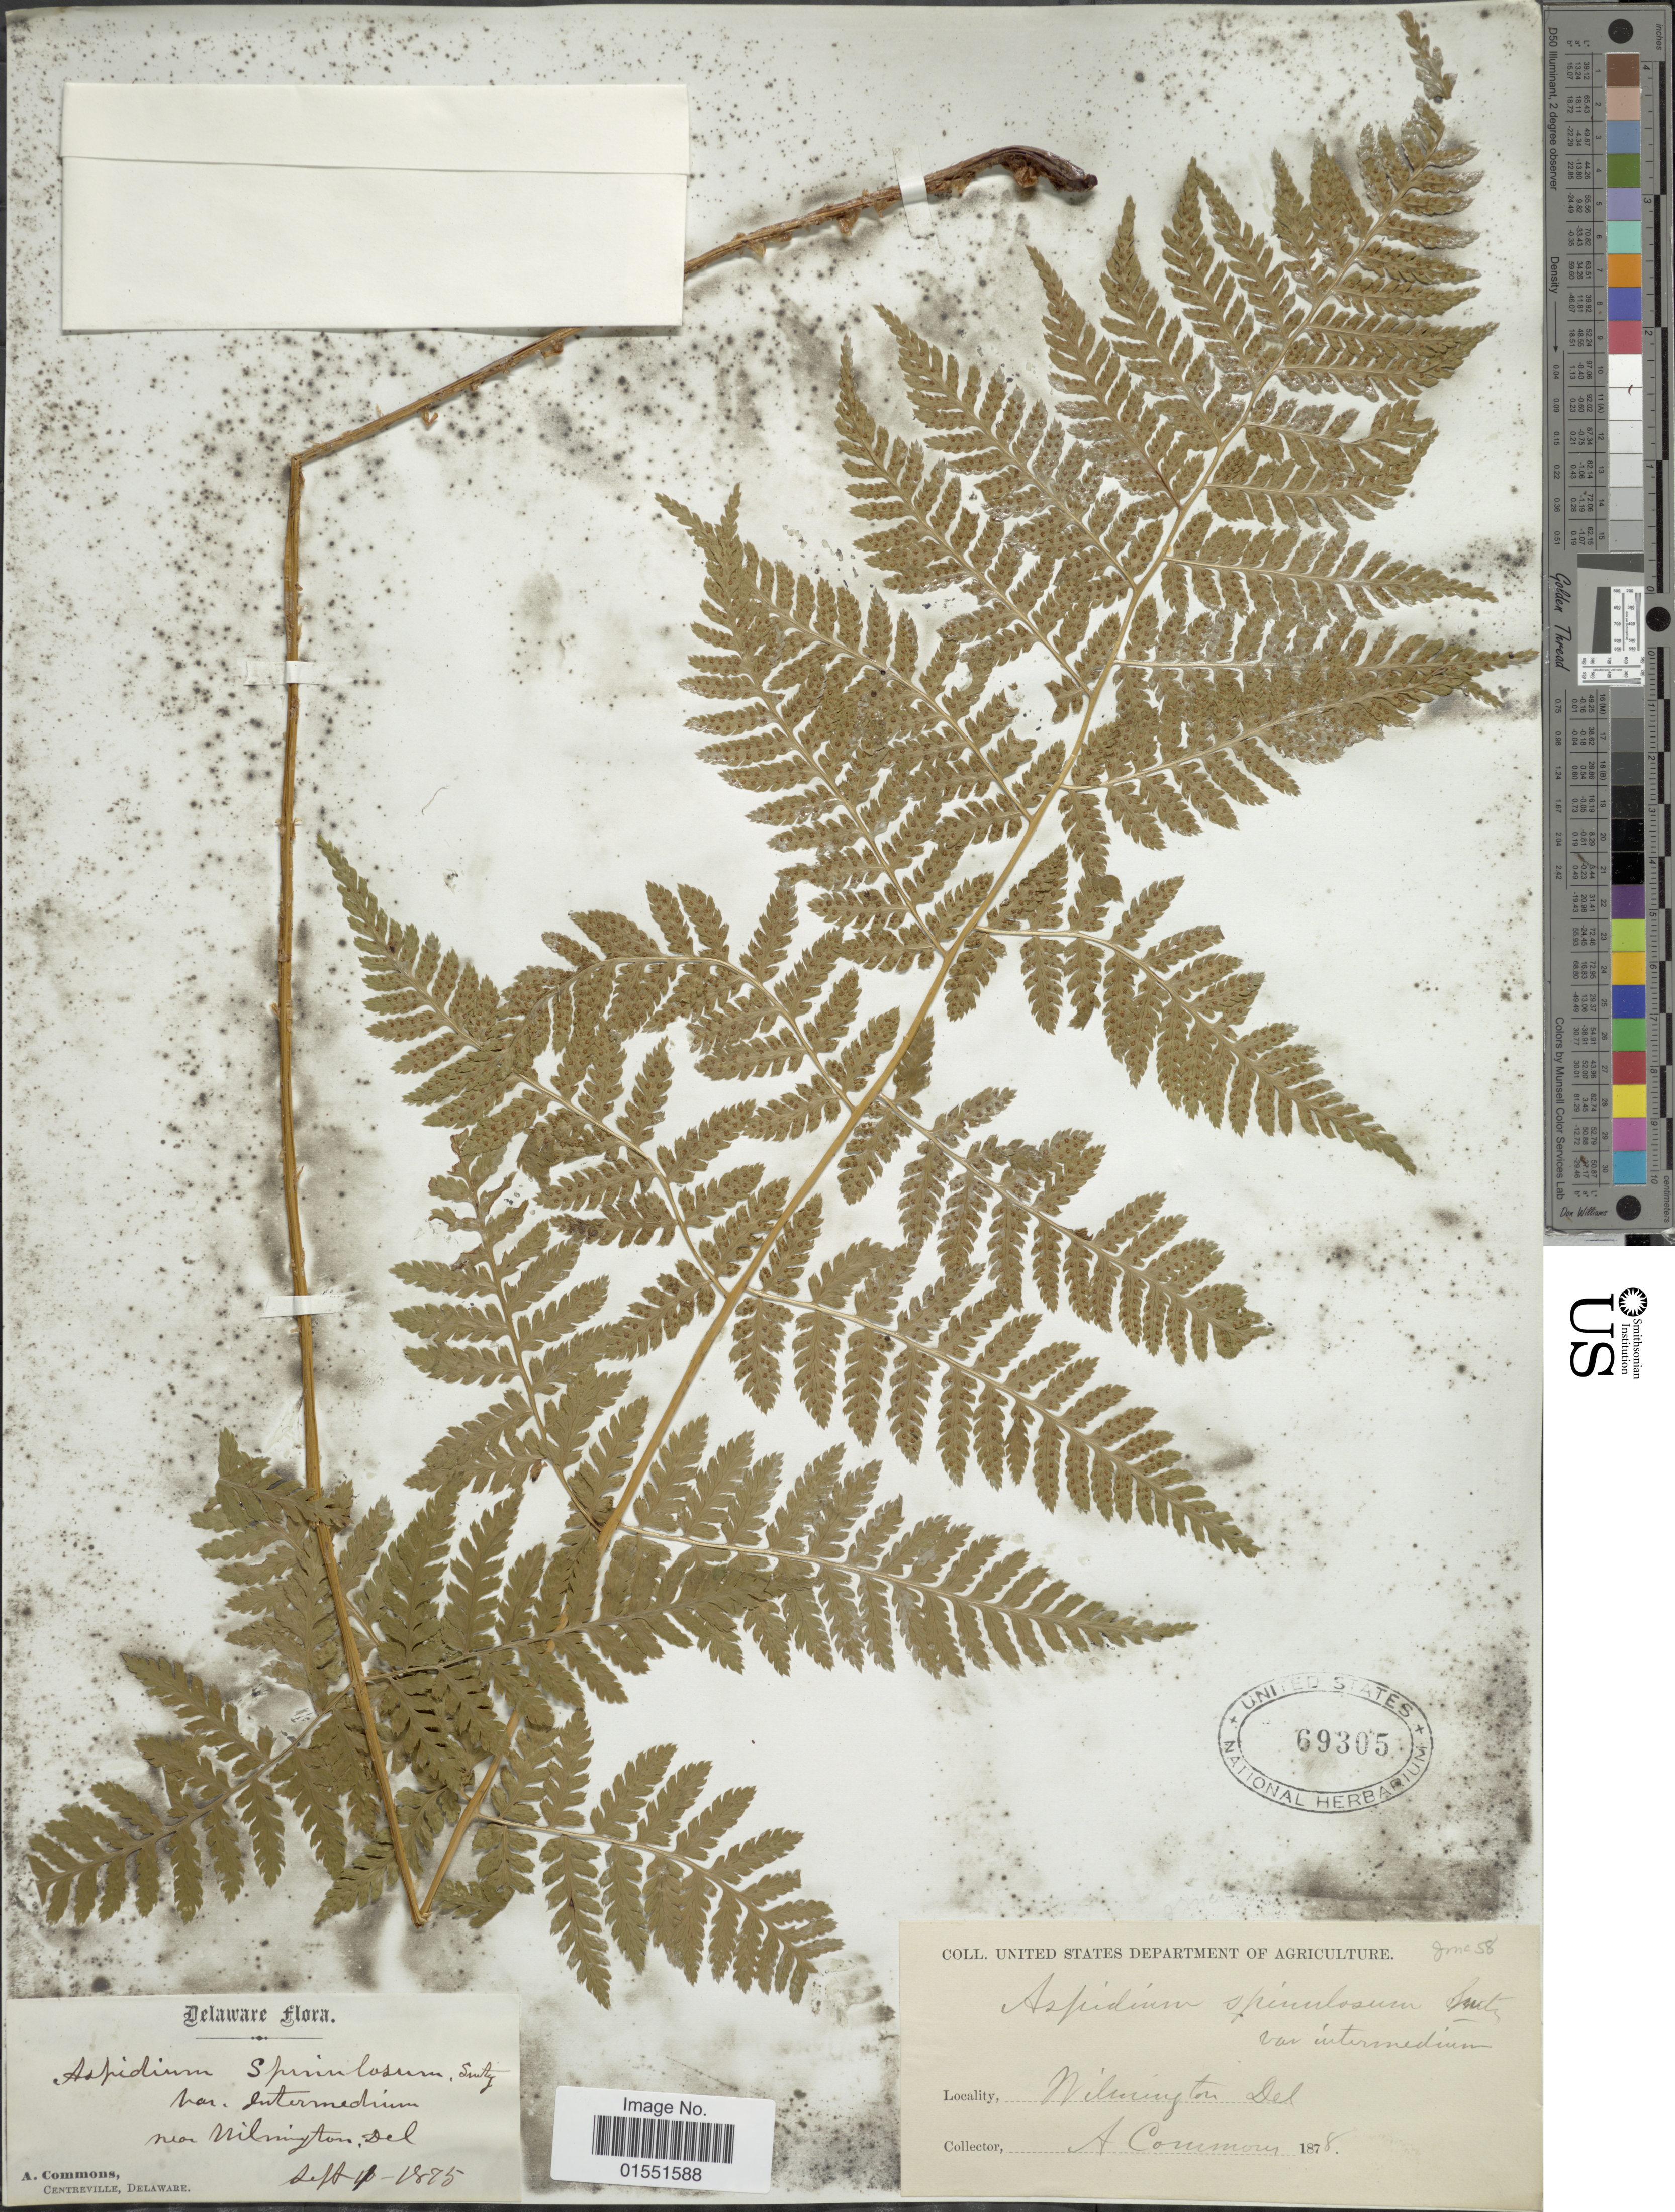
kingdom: Plantae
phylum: Tracheophyta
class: Polypodiopsida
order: Polypodiales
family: Dryopteridaceae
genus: Dryopteris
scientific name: Dryopteris intermedia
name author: (Muhl.) A. Gray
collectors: A. Commons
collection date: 1875-09-01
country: United States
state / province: Delaware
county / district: New Castle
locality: Near Wilmington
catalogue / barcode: US 69305